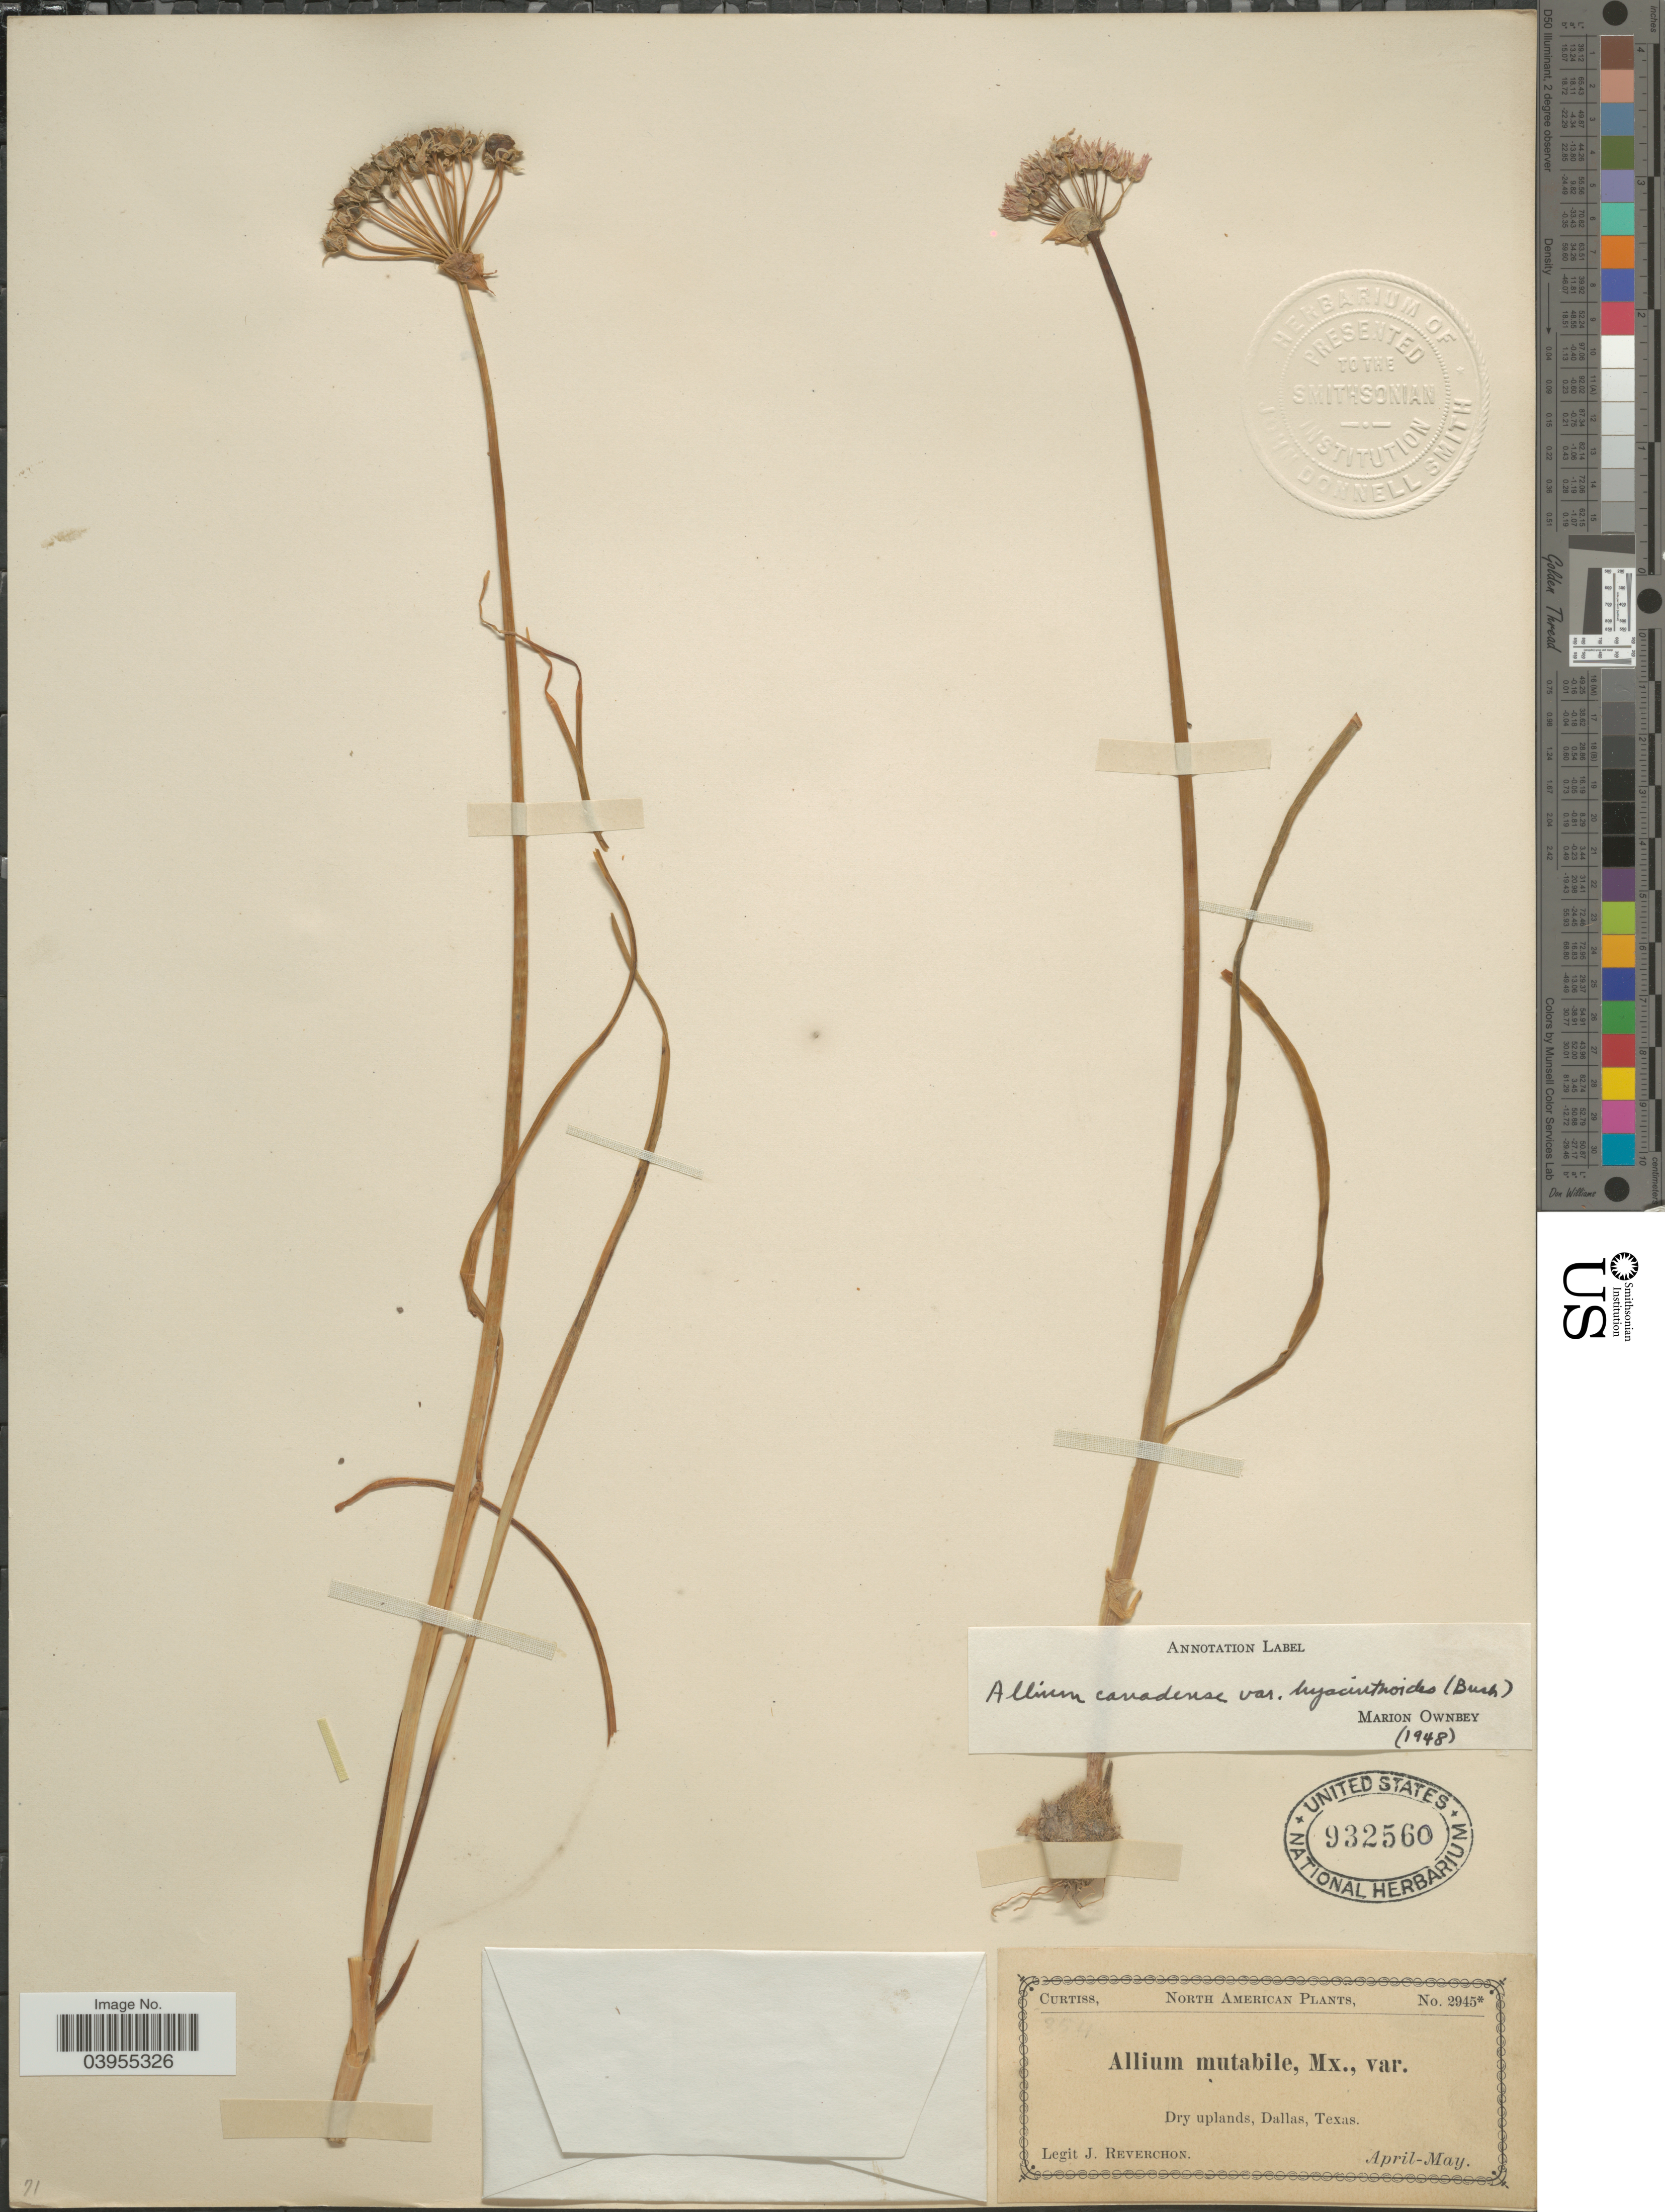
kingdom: Plantae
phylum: Tracheophyta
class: Liliopsida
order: Asparagales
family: Amaryllidaceae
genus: Allium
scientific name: Allium canadense var. hyacinthoides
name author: (Bush) Ownbey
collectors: J. Reverchon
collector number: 2945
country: United States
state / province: Texas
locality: Dallas.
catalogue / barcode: US 932560